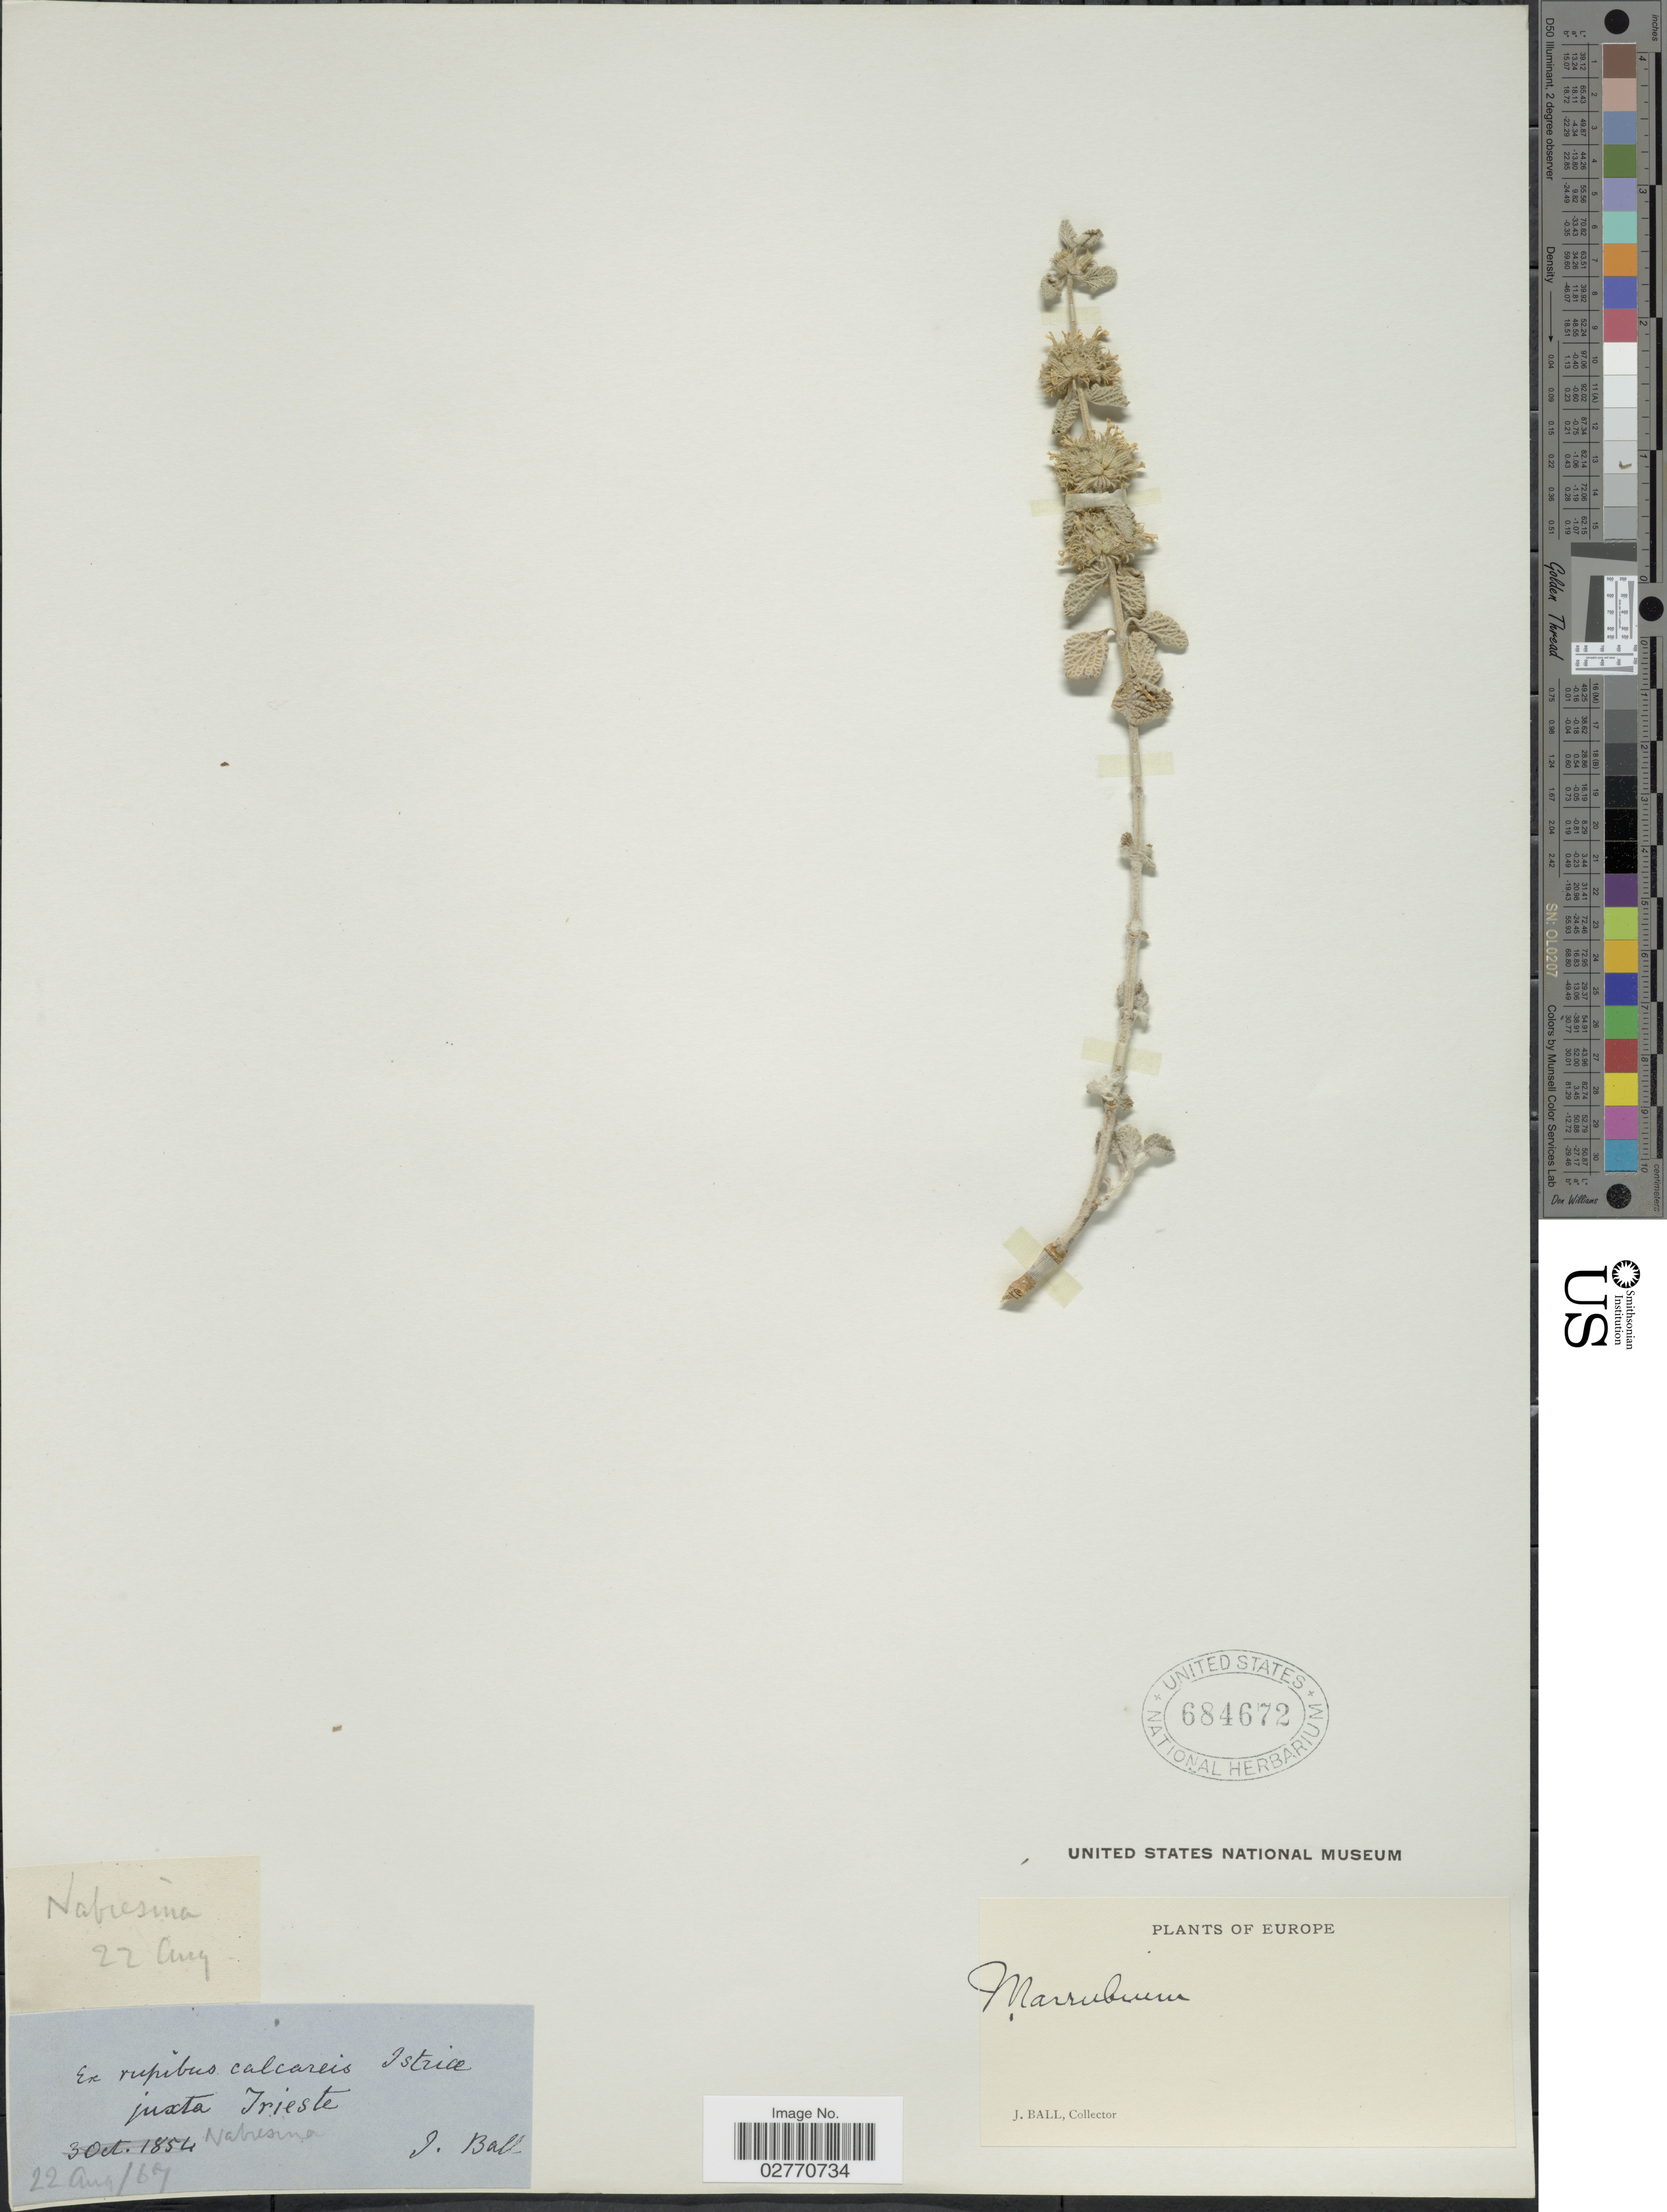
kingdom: Plantae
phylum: Tracheophyta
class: Magnoliopsida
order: Lamiales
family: Lamiaceae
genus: Marrubium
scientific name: Marrubium sp.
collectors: J. Ball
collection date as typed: Transcribed d/m/y: 22/8/67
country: Croatia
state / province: Istria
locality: Ex rupibus calcareis Istria juxta Trieste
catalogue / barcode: US 684672